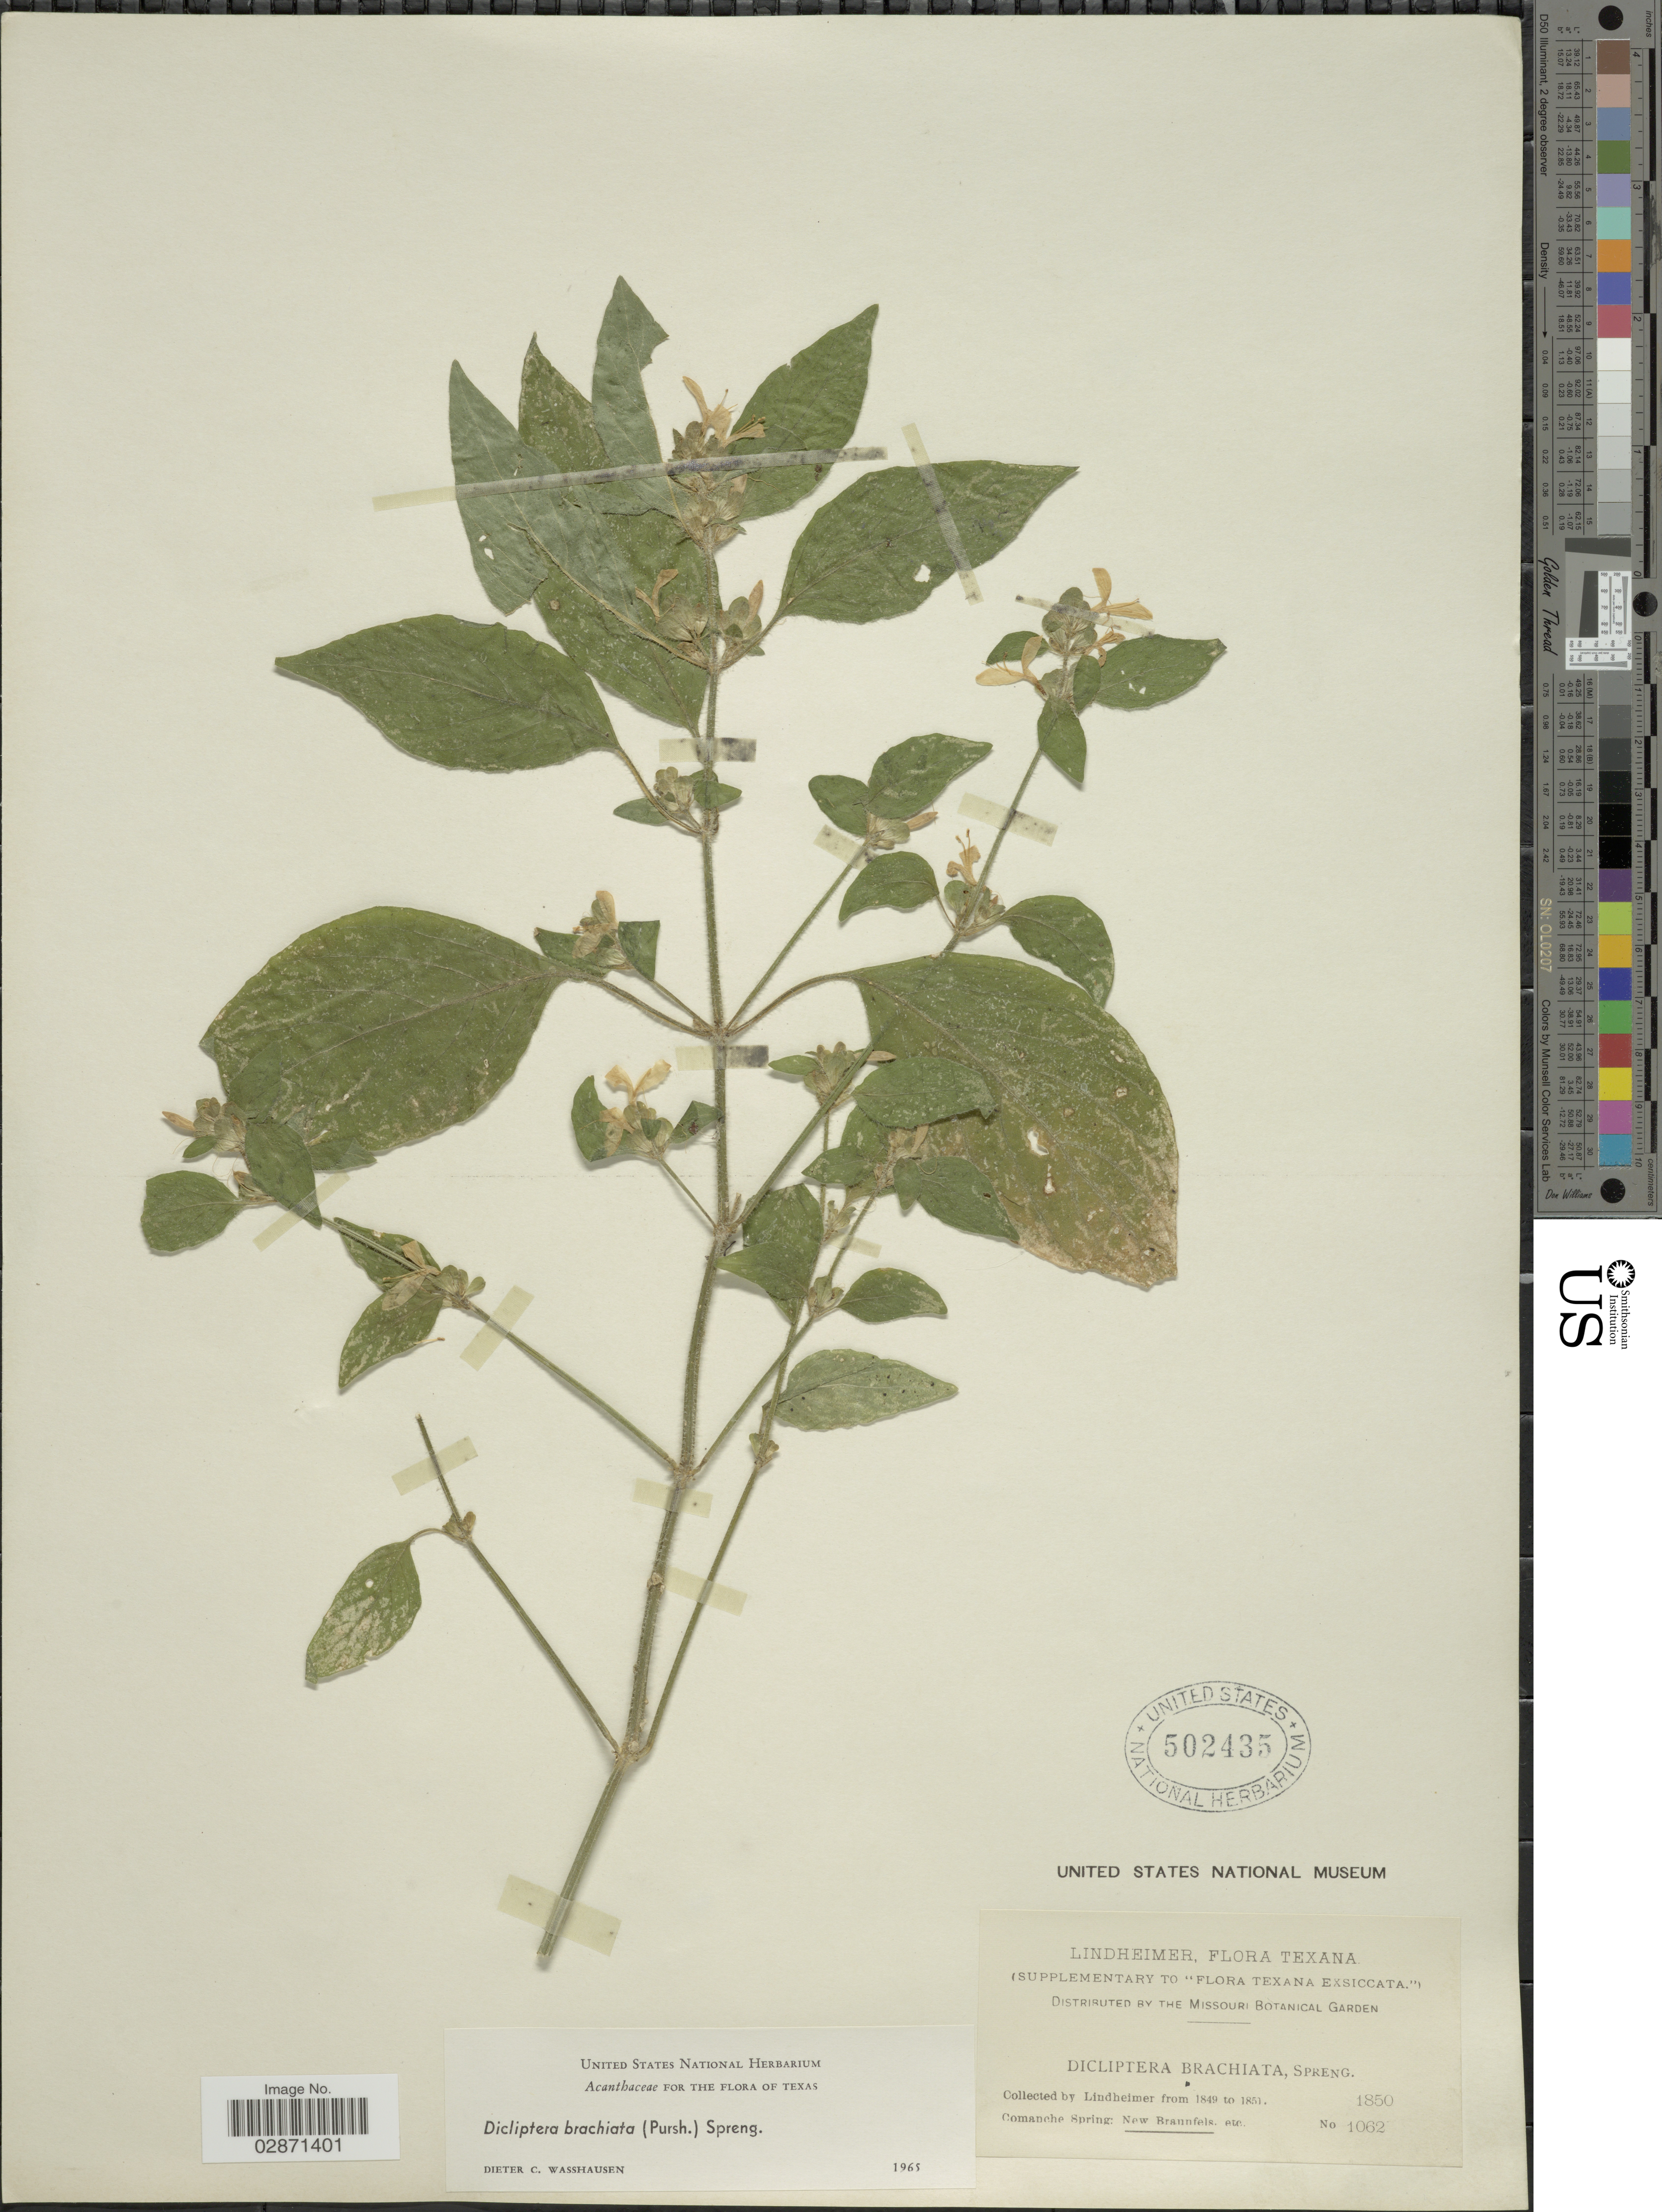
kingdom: Plantae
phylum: Tracheophyta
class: Magnoliopsida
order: Lamiales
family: Acanthaceae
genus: Dicliptera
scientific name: Dicliptera brachiata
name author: (Pursh) Spreng.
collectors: F. Lindheimer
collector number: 1062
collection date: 1850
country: United States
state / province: Texas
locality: Comanche Spring: New Braunfels. etc.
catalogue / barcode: US 502435